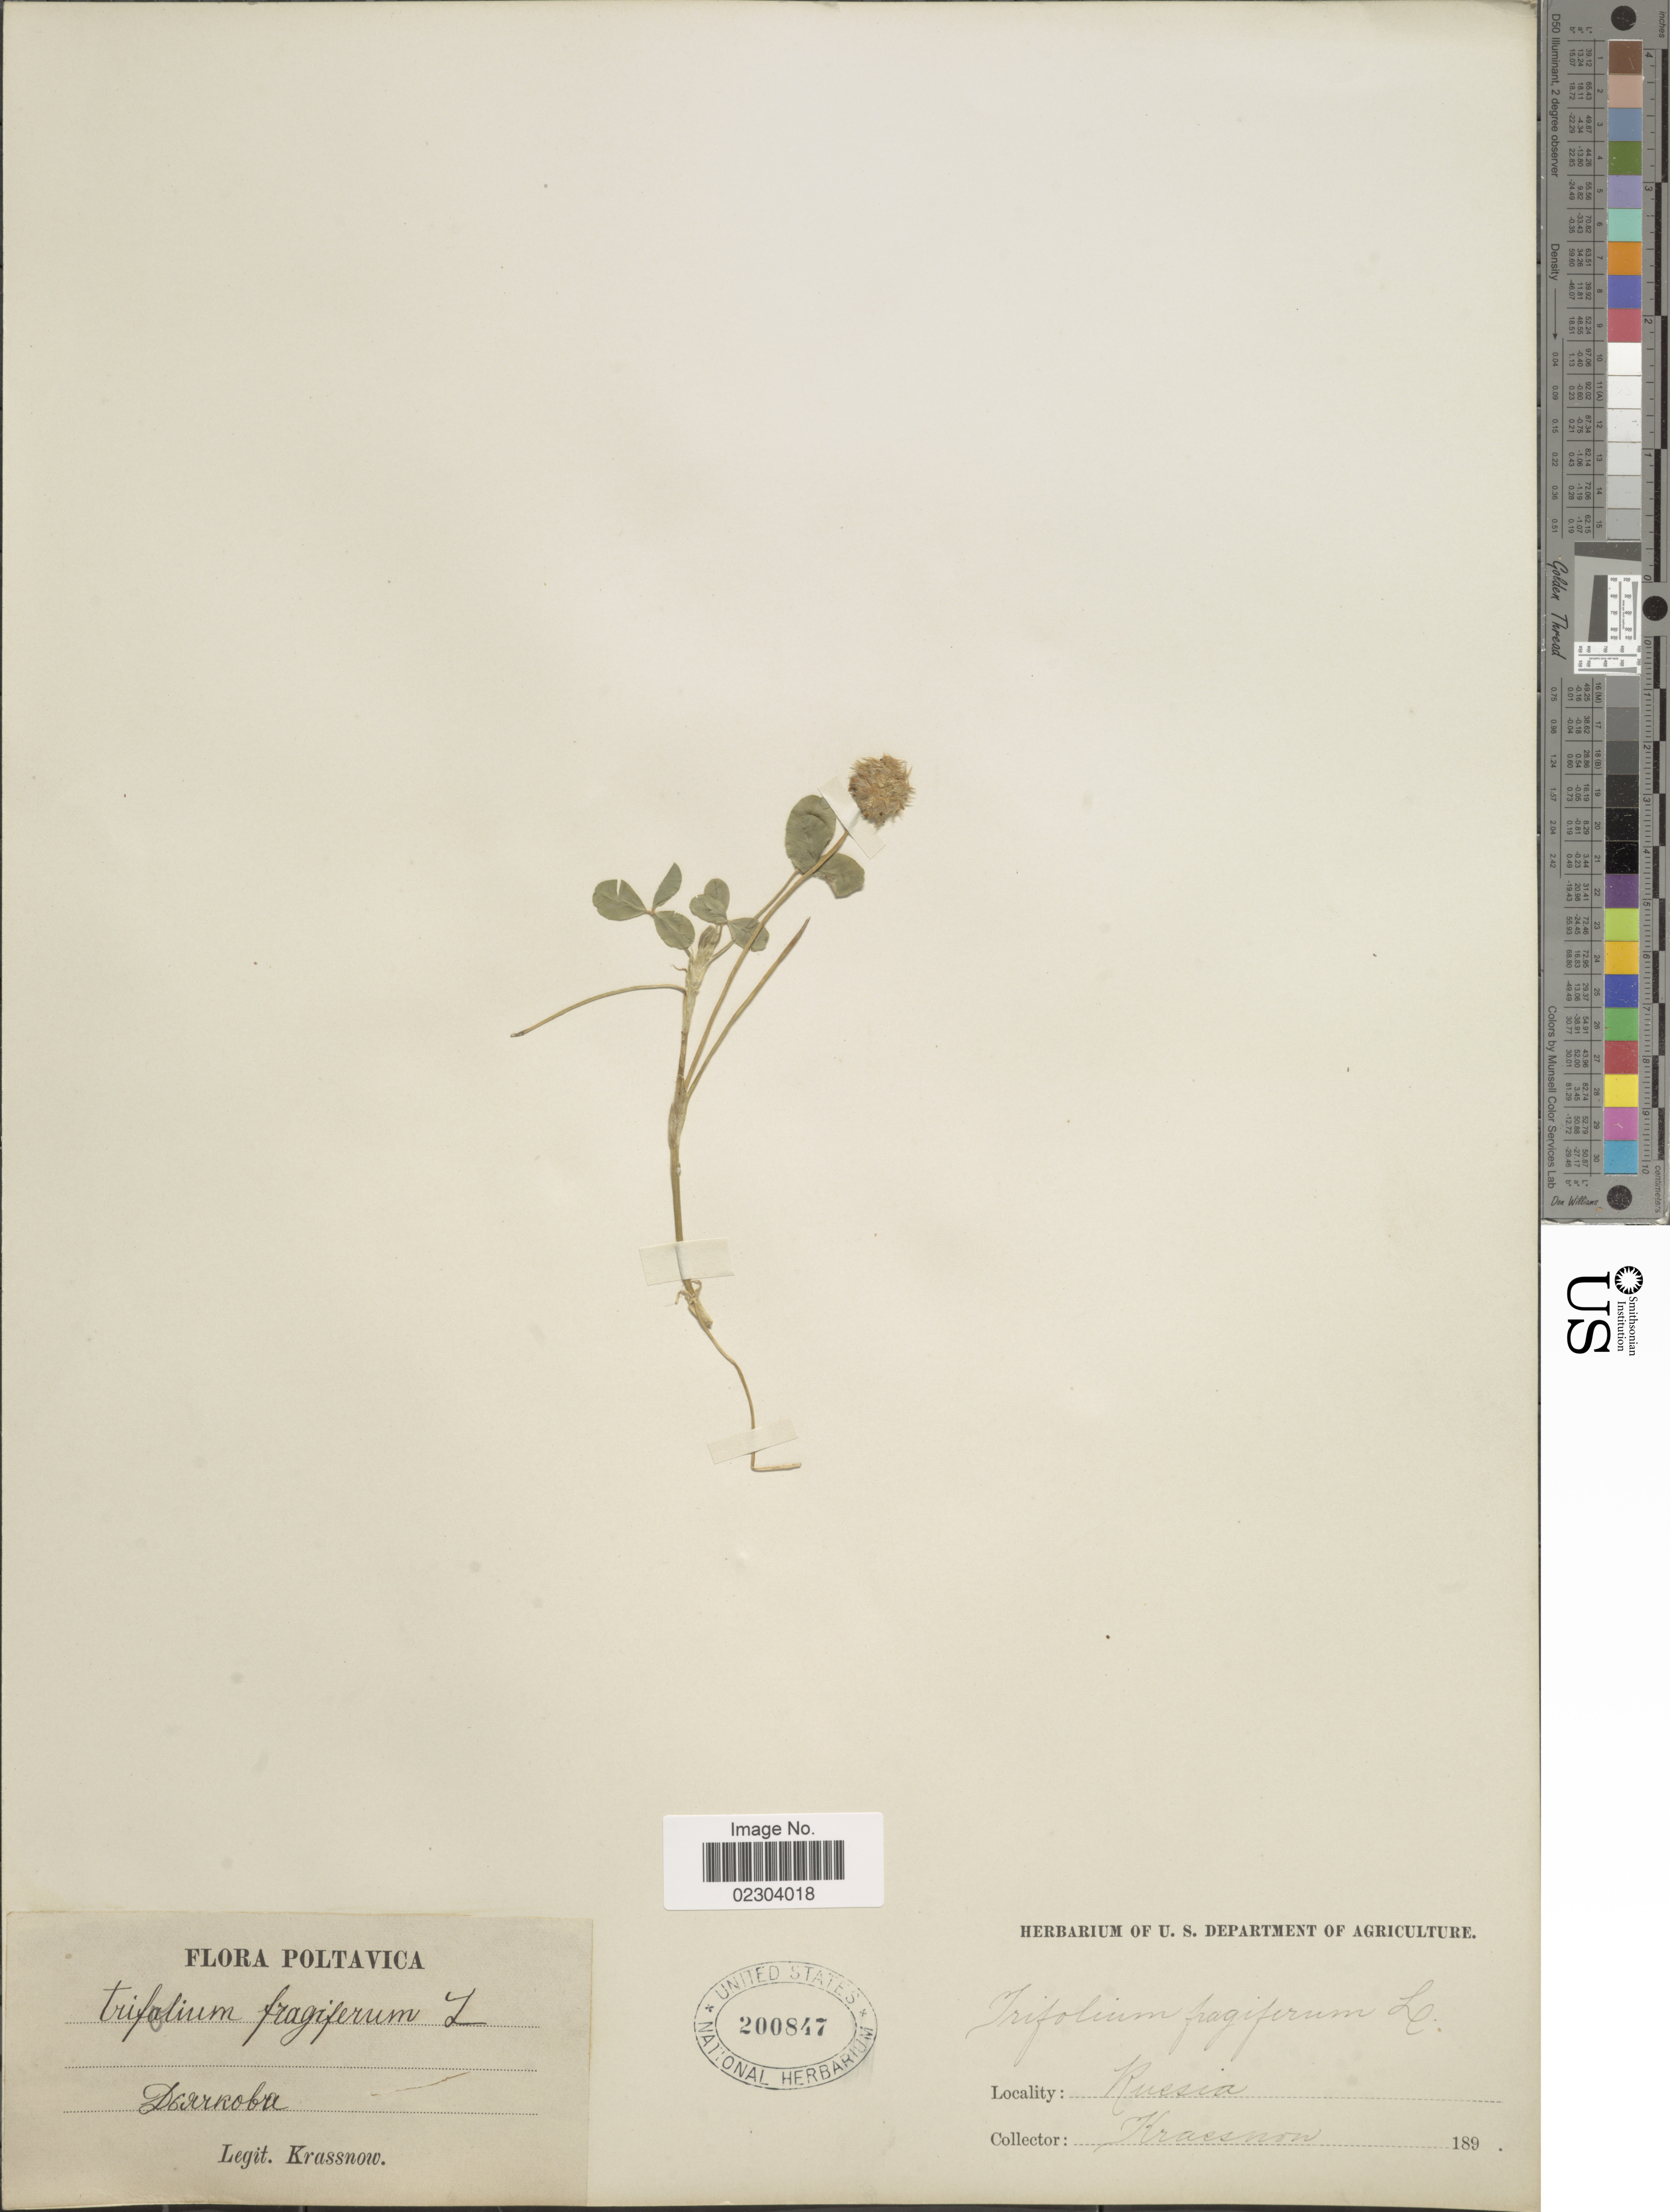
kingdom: Plantae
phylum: Tracheophyta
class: Magnoliopsida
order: Fabales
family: Fabaceae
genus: Trifolium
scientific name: Trifolium fragiferum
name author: L.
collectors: -. Krassnow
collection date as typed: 189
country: Ukraine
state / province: Poltava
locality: Dyachkove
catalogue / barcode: US 200847